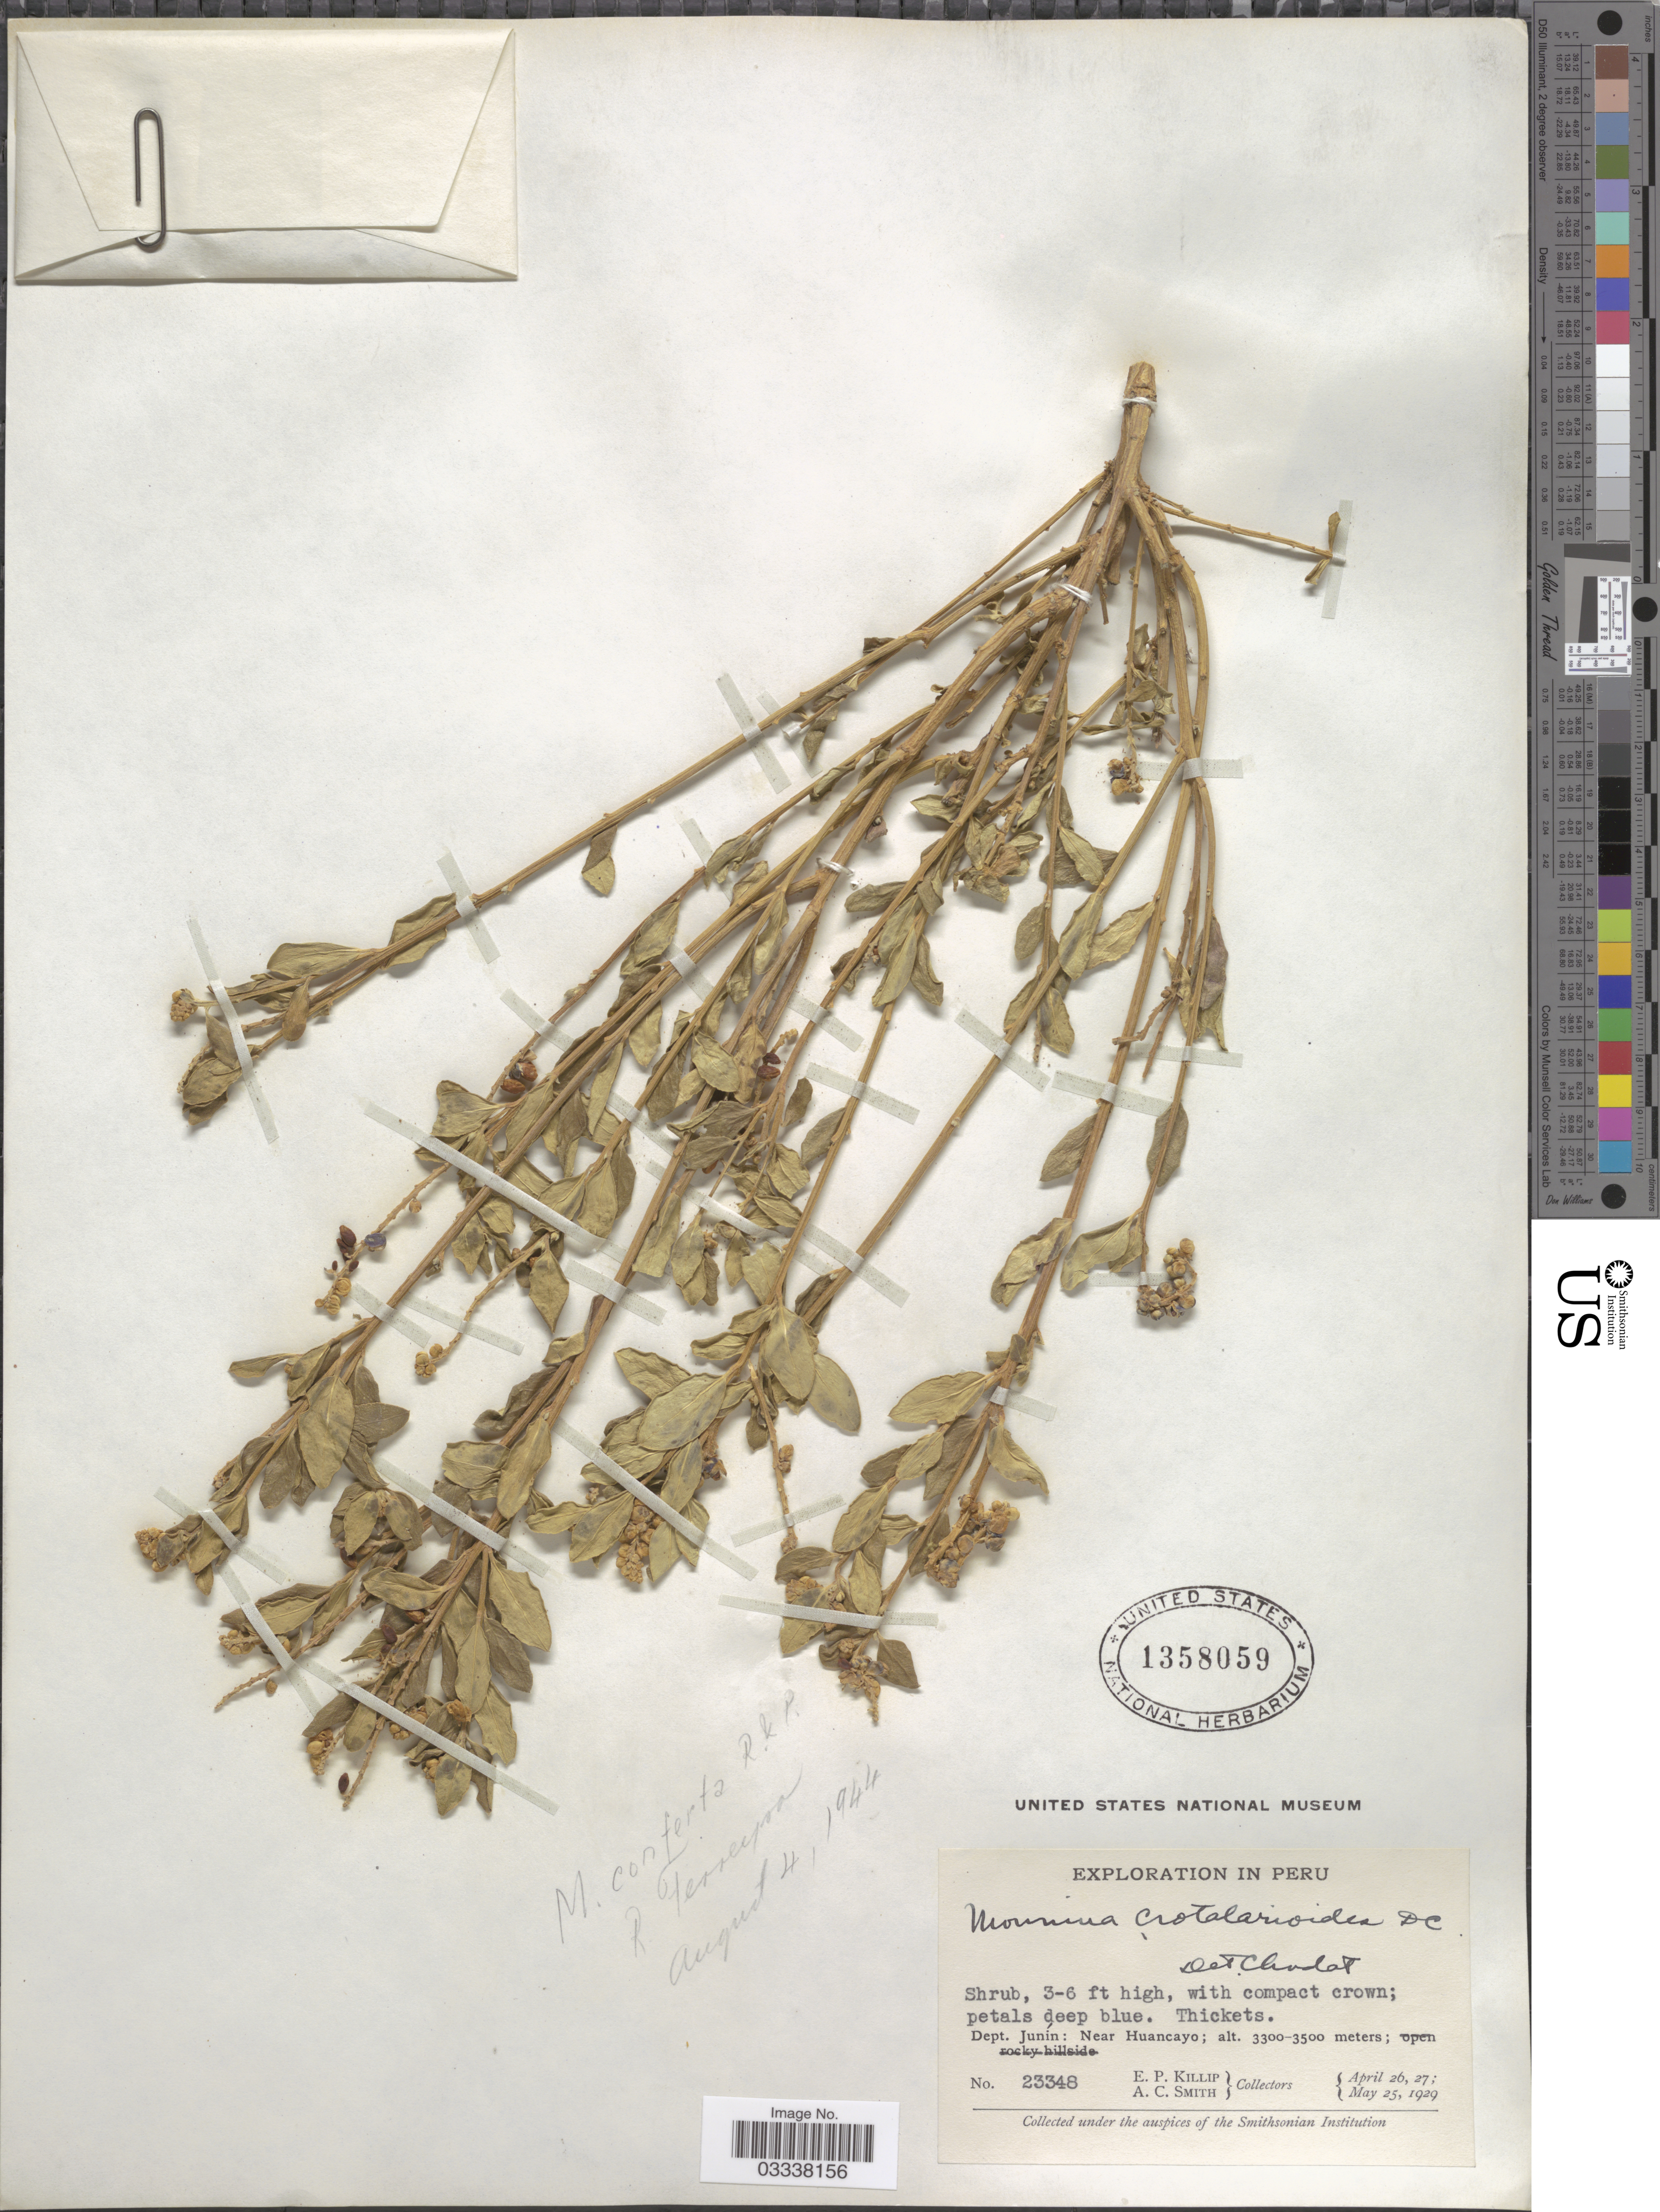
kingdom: Plantae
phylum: Tracheophyta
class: Magnoliopsida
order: Fabales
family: Polygalaceae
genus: Monnina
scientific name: Monnina conferta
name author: Ruiz & Pav.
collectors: E. P. Killip & A. C. Smith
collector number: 23348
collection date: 1929-04-26/1929-05-25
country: Peru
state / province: Junín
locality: Dept. Junín: Near Huancayo.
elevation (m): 3300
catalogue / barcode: US 1358059